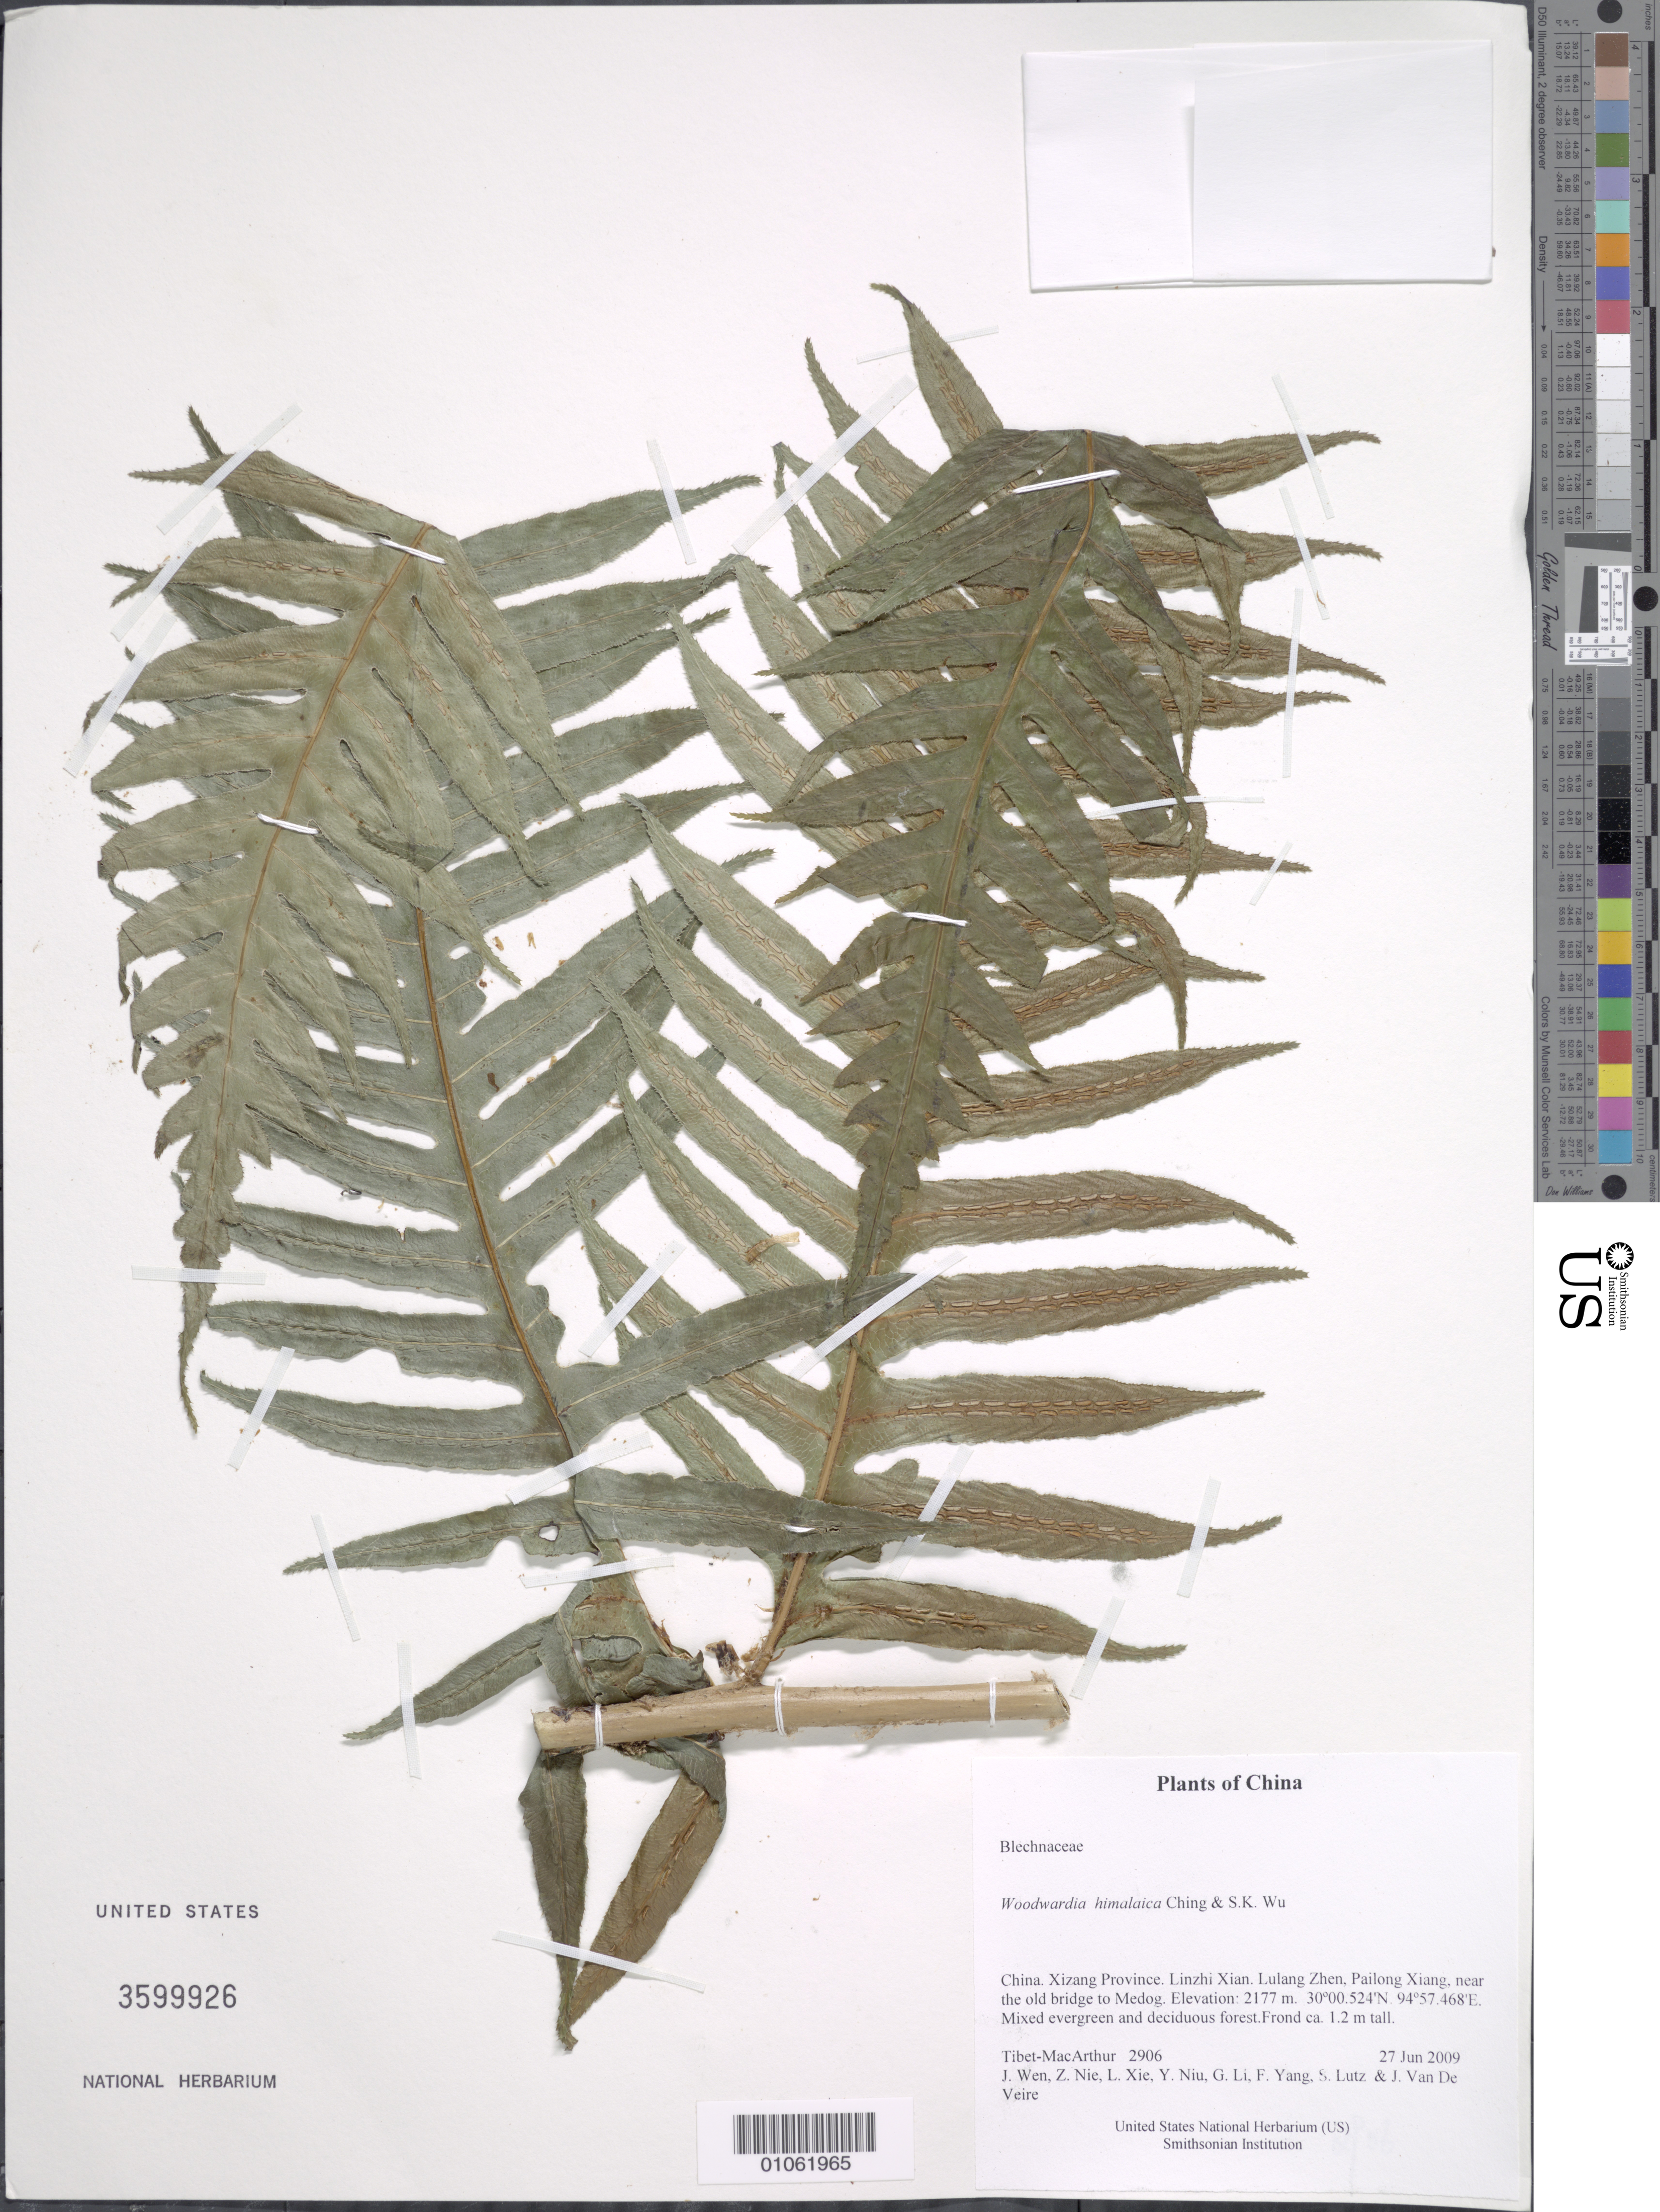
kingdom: Plantae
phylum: Tracheophyta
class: Polypodiopsida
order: Polypodiales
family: Blechnaceae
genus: Woodwardia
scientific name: Woodwardia himalaica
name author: Ching & S.K. Wu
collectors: Tibet-MacArthur, J. Wen, Z. Nie, L. Xie, Y. Niu, G. Li, F. Yang, S. Lutz & J. Van De Veire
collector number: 2906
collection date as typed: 27 Jun 2009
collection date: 2009-06-27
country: China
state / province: Xizang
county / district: Linzhi Xian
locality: Lulang Zhen, Pailong Xiang, near the old bridge to Medog.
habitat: Mixed evergreen and deciduous forest.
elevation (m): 2177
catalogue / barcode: US 3599926